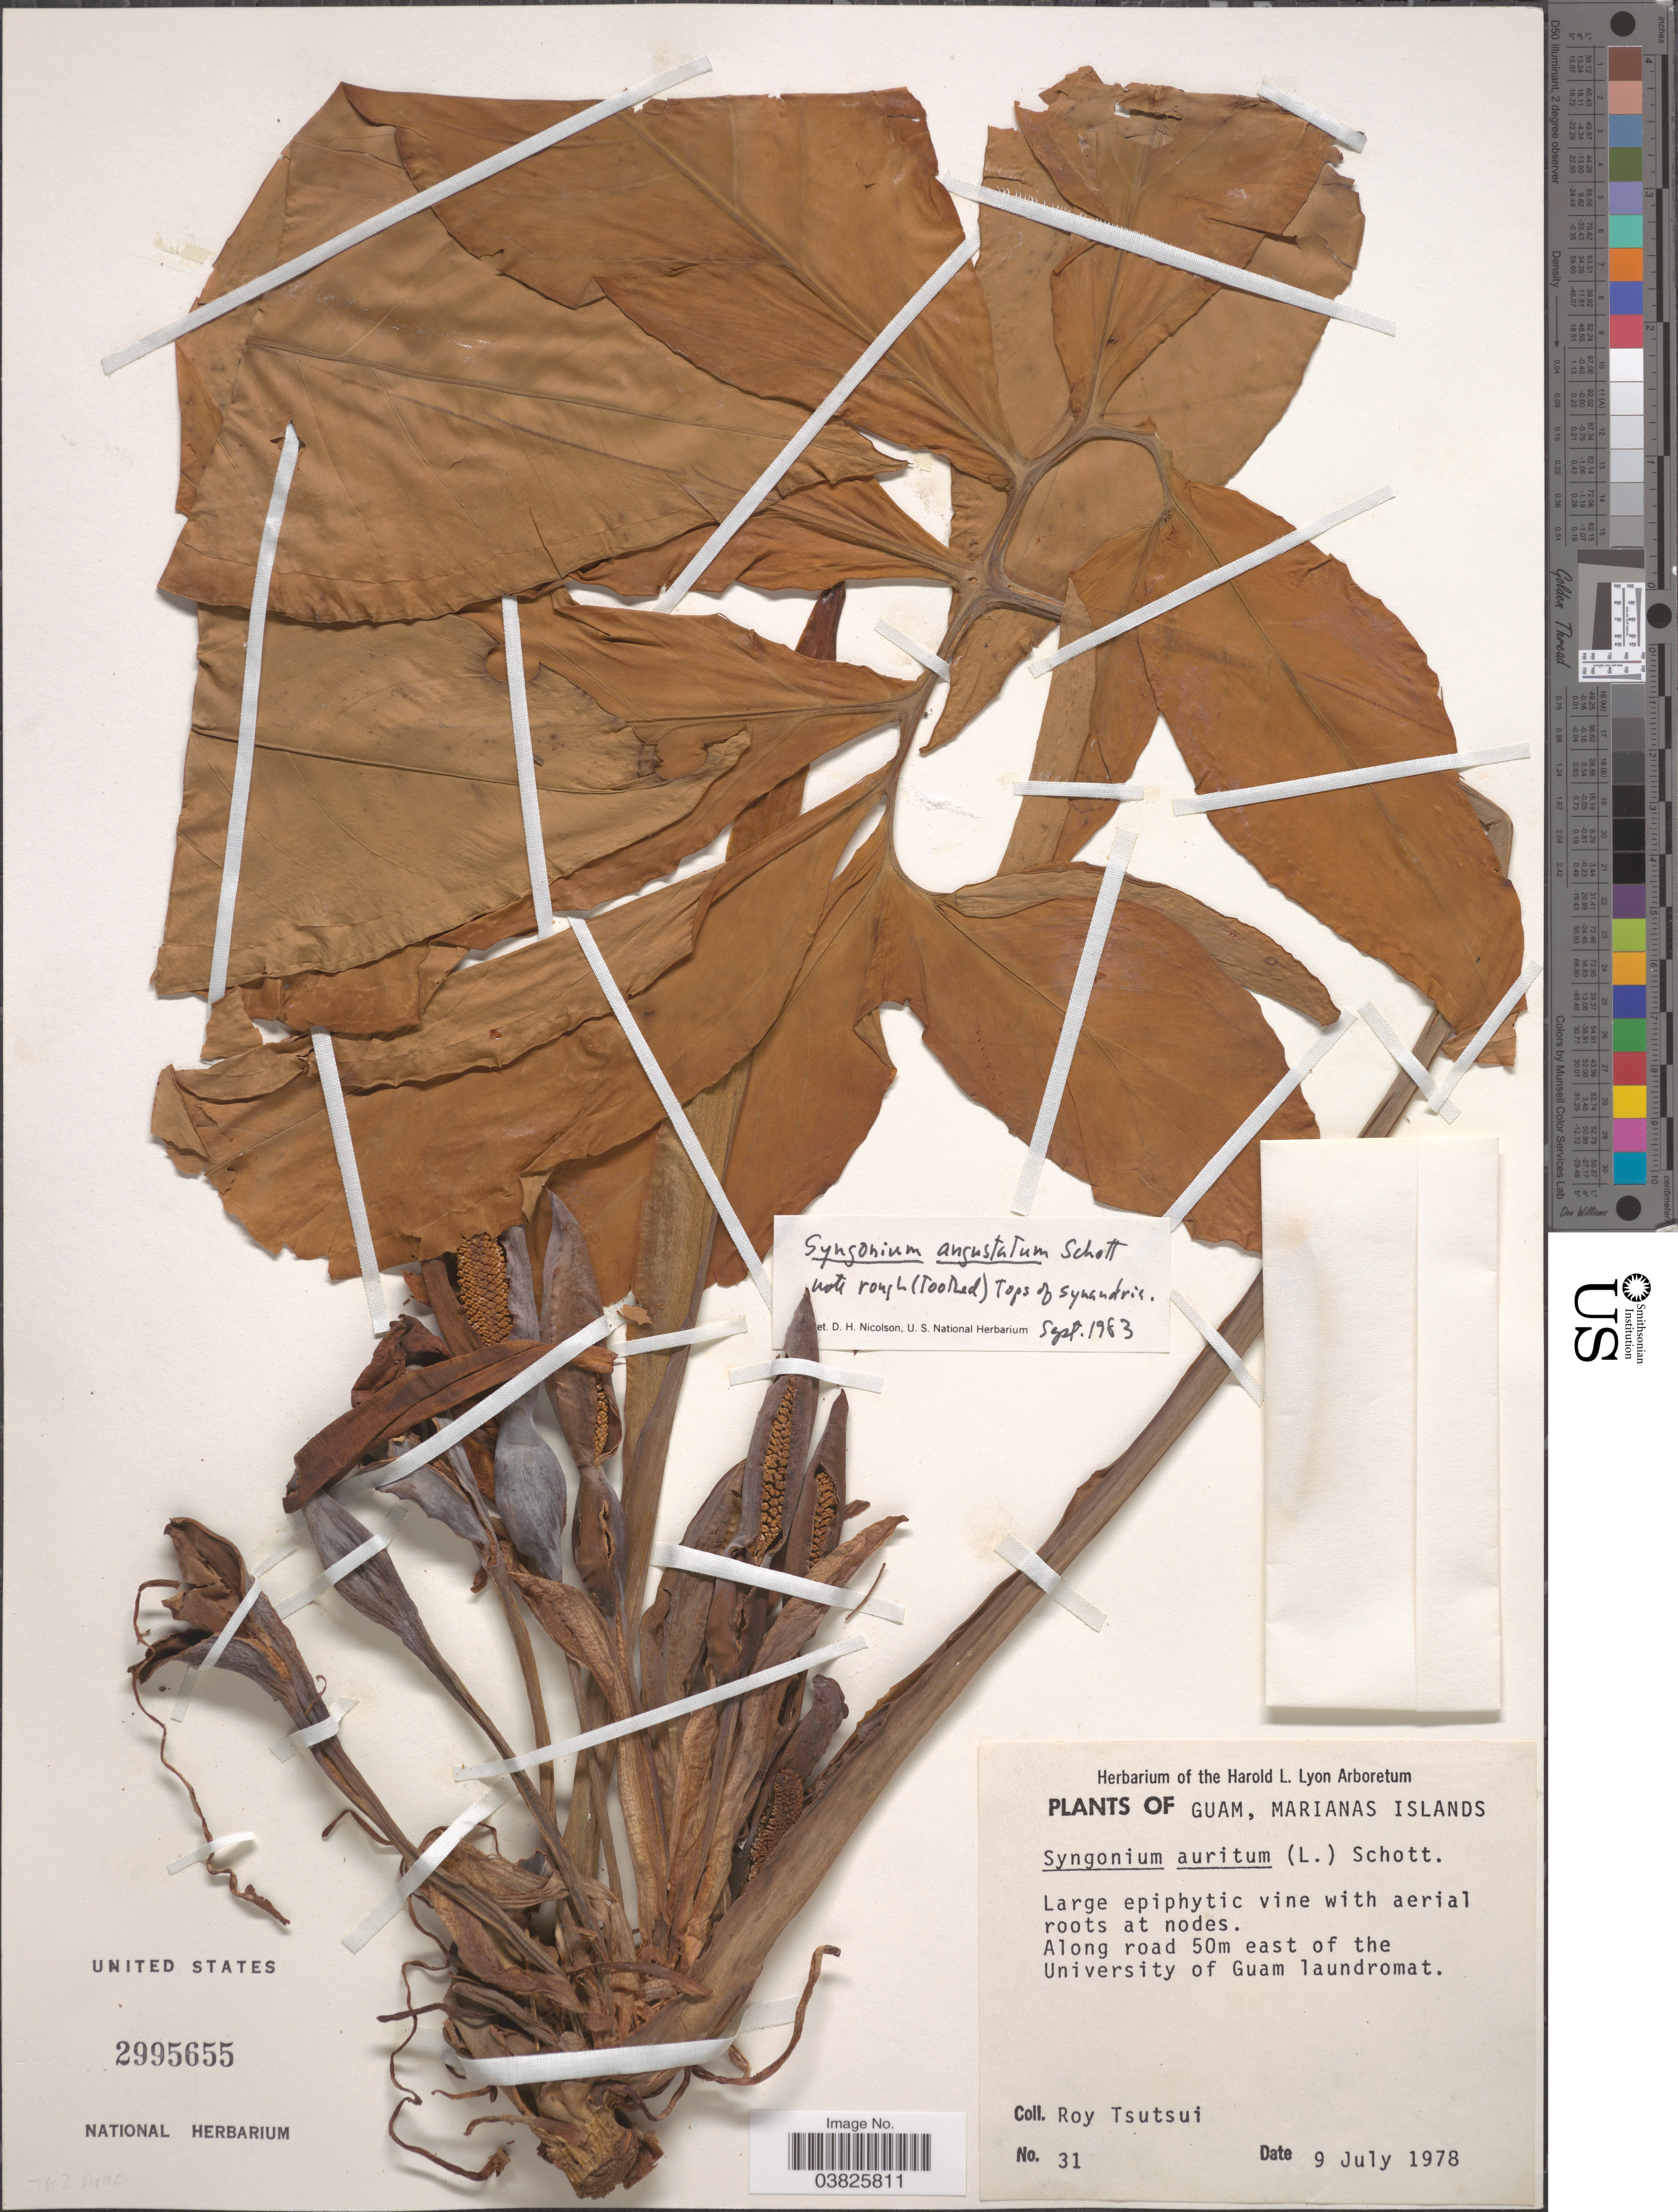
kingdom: Plantae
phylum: Tracheophyta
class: Liliopsida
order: Alismatales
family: Araceae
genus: Syngonium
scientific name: Syngonium angustatum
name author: Schott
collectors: R. Tsutsui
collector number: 31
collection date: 1978-07-09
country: Guam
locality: Marianas Islands. Along road 50m east of the University of Guam laundromat.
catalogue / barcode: US 2995655